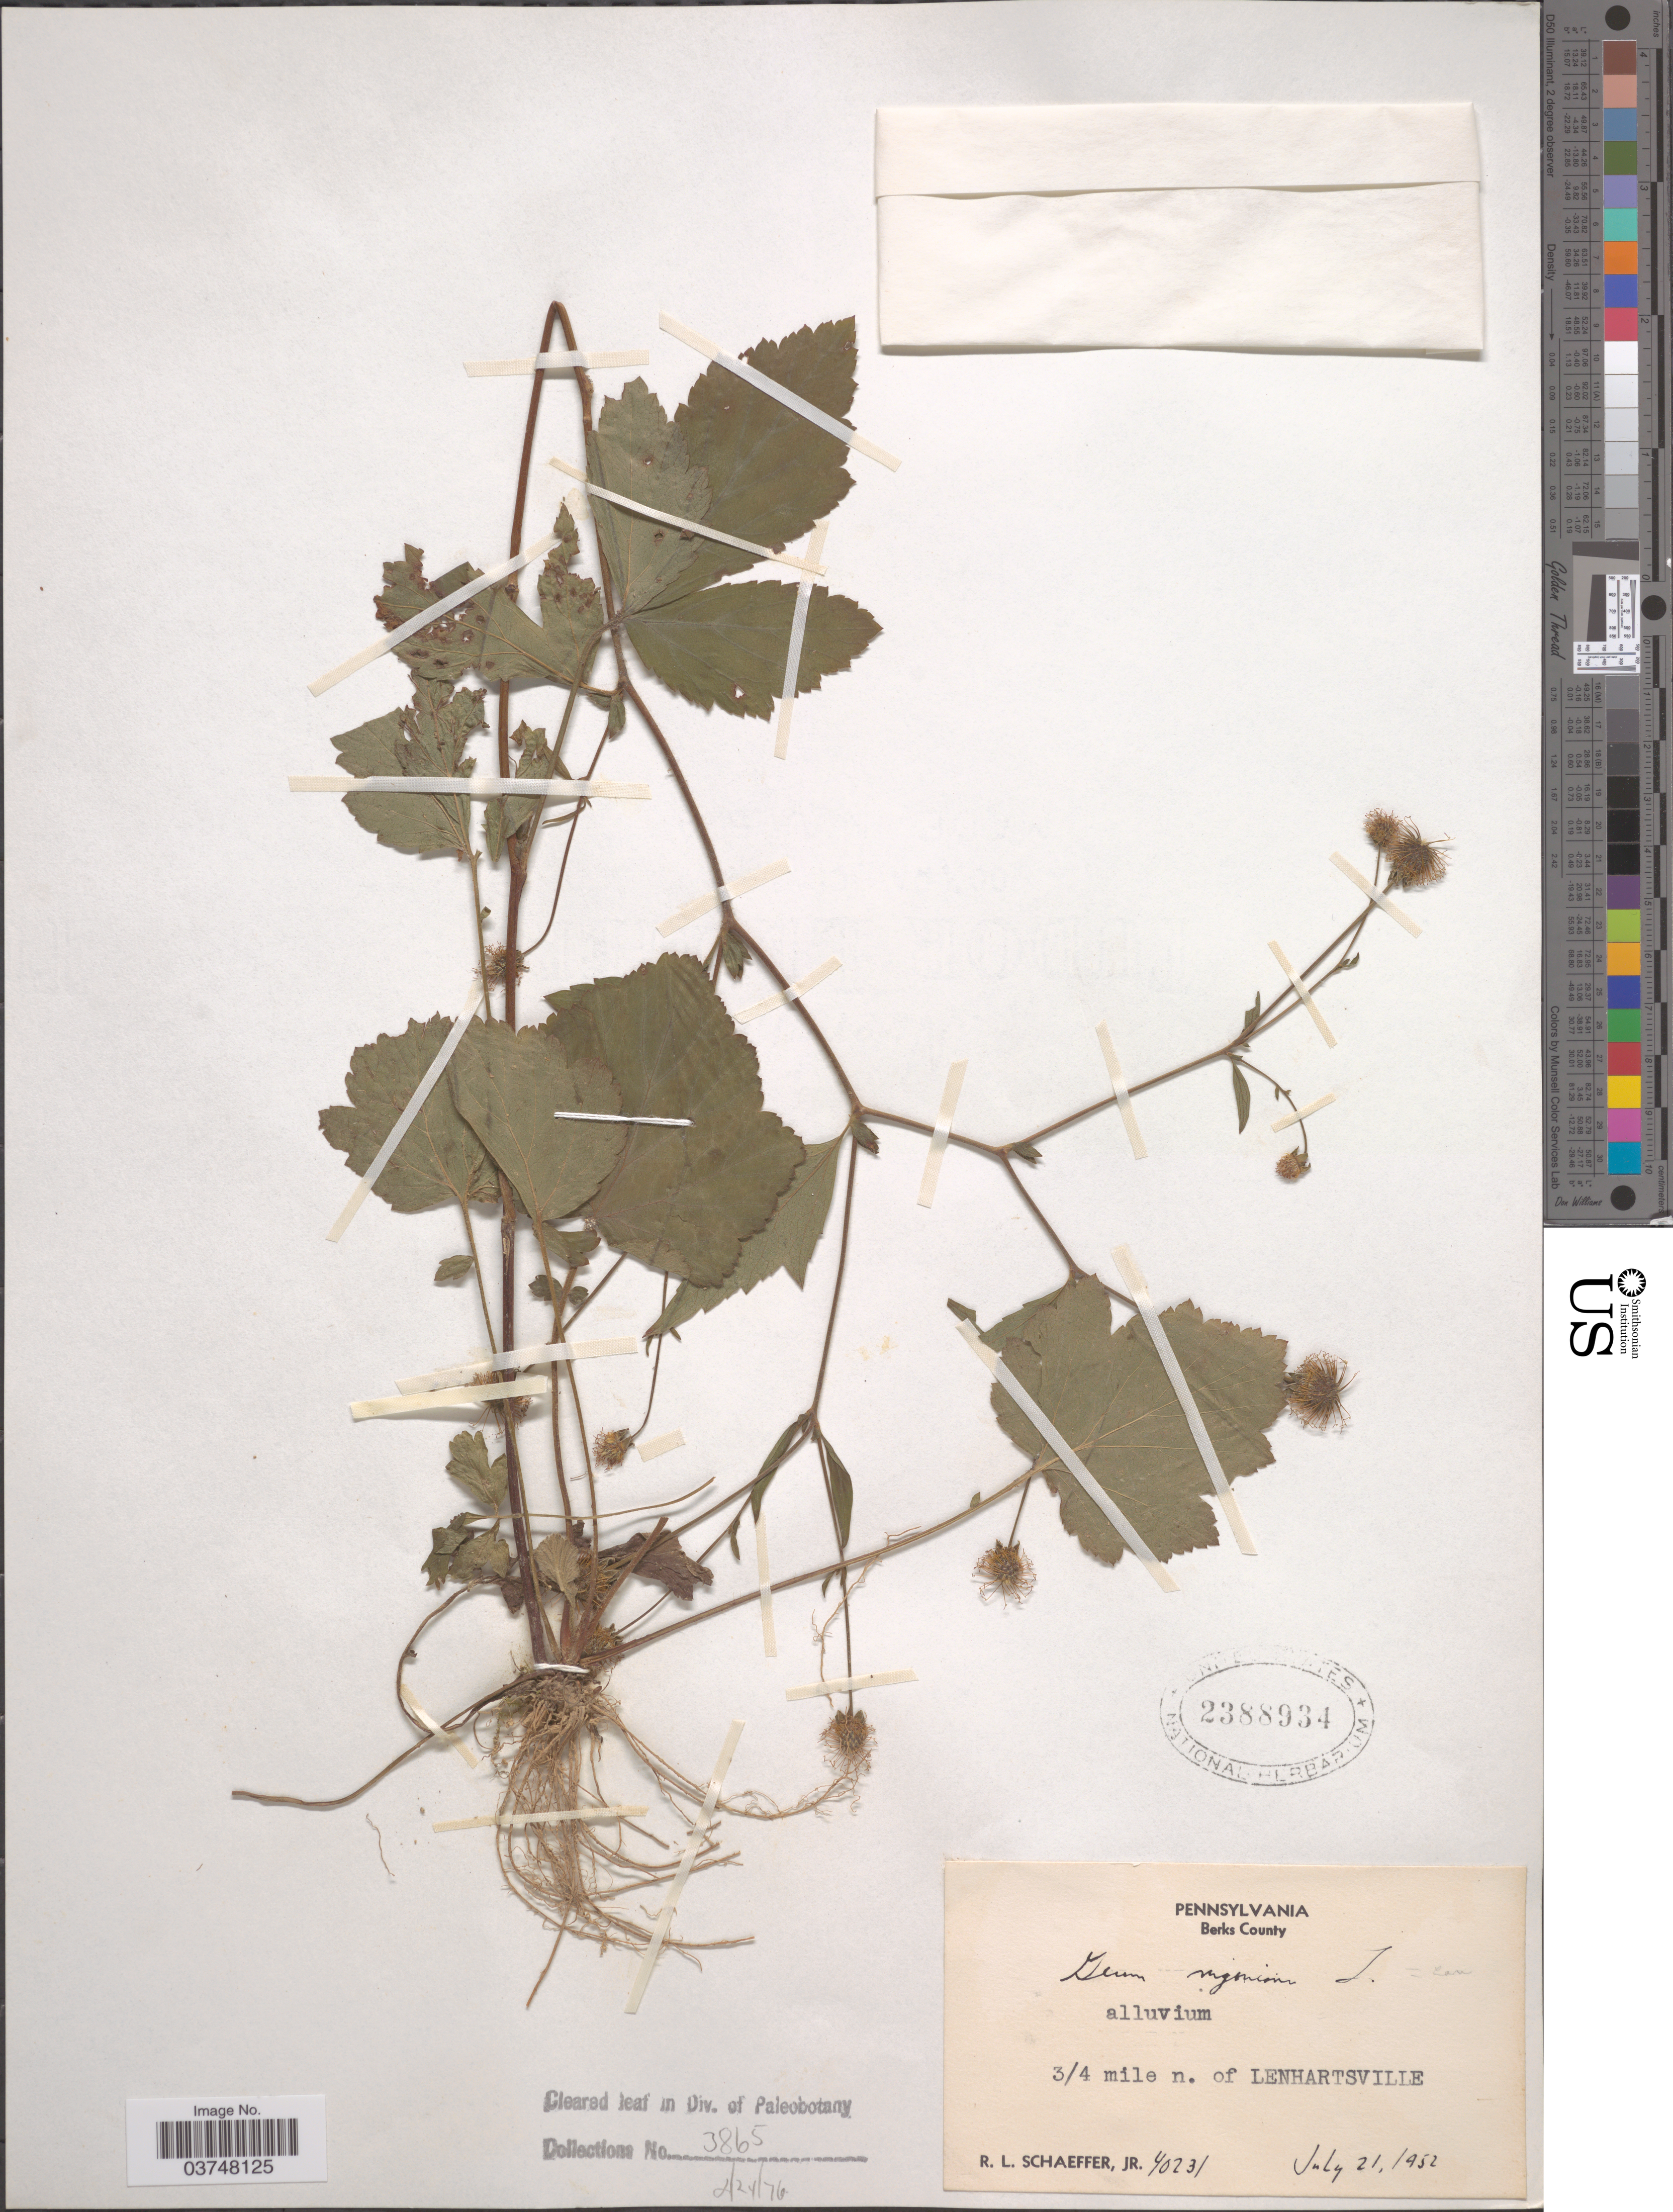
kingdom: Plantae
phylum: Tracheophyta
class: Magnoliopsida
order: Rosales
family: Rosaceae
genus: Geum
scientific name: Geum virginianum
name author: L.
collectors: R. L. Schaeffer Jr.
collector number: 40231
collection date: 1952-07-21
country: United States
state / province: Pennsylvania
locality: Berks County. 3/4 mile n. of Lenhartsville.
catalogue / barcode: US 2388934